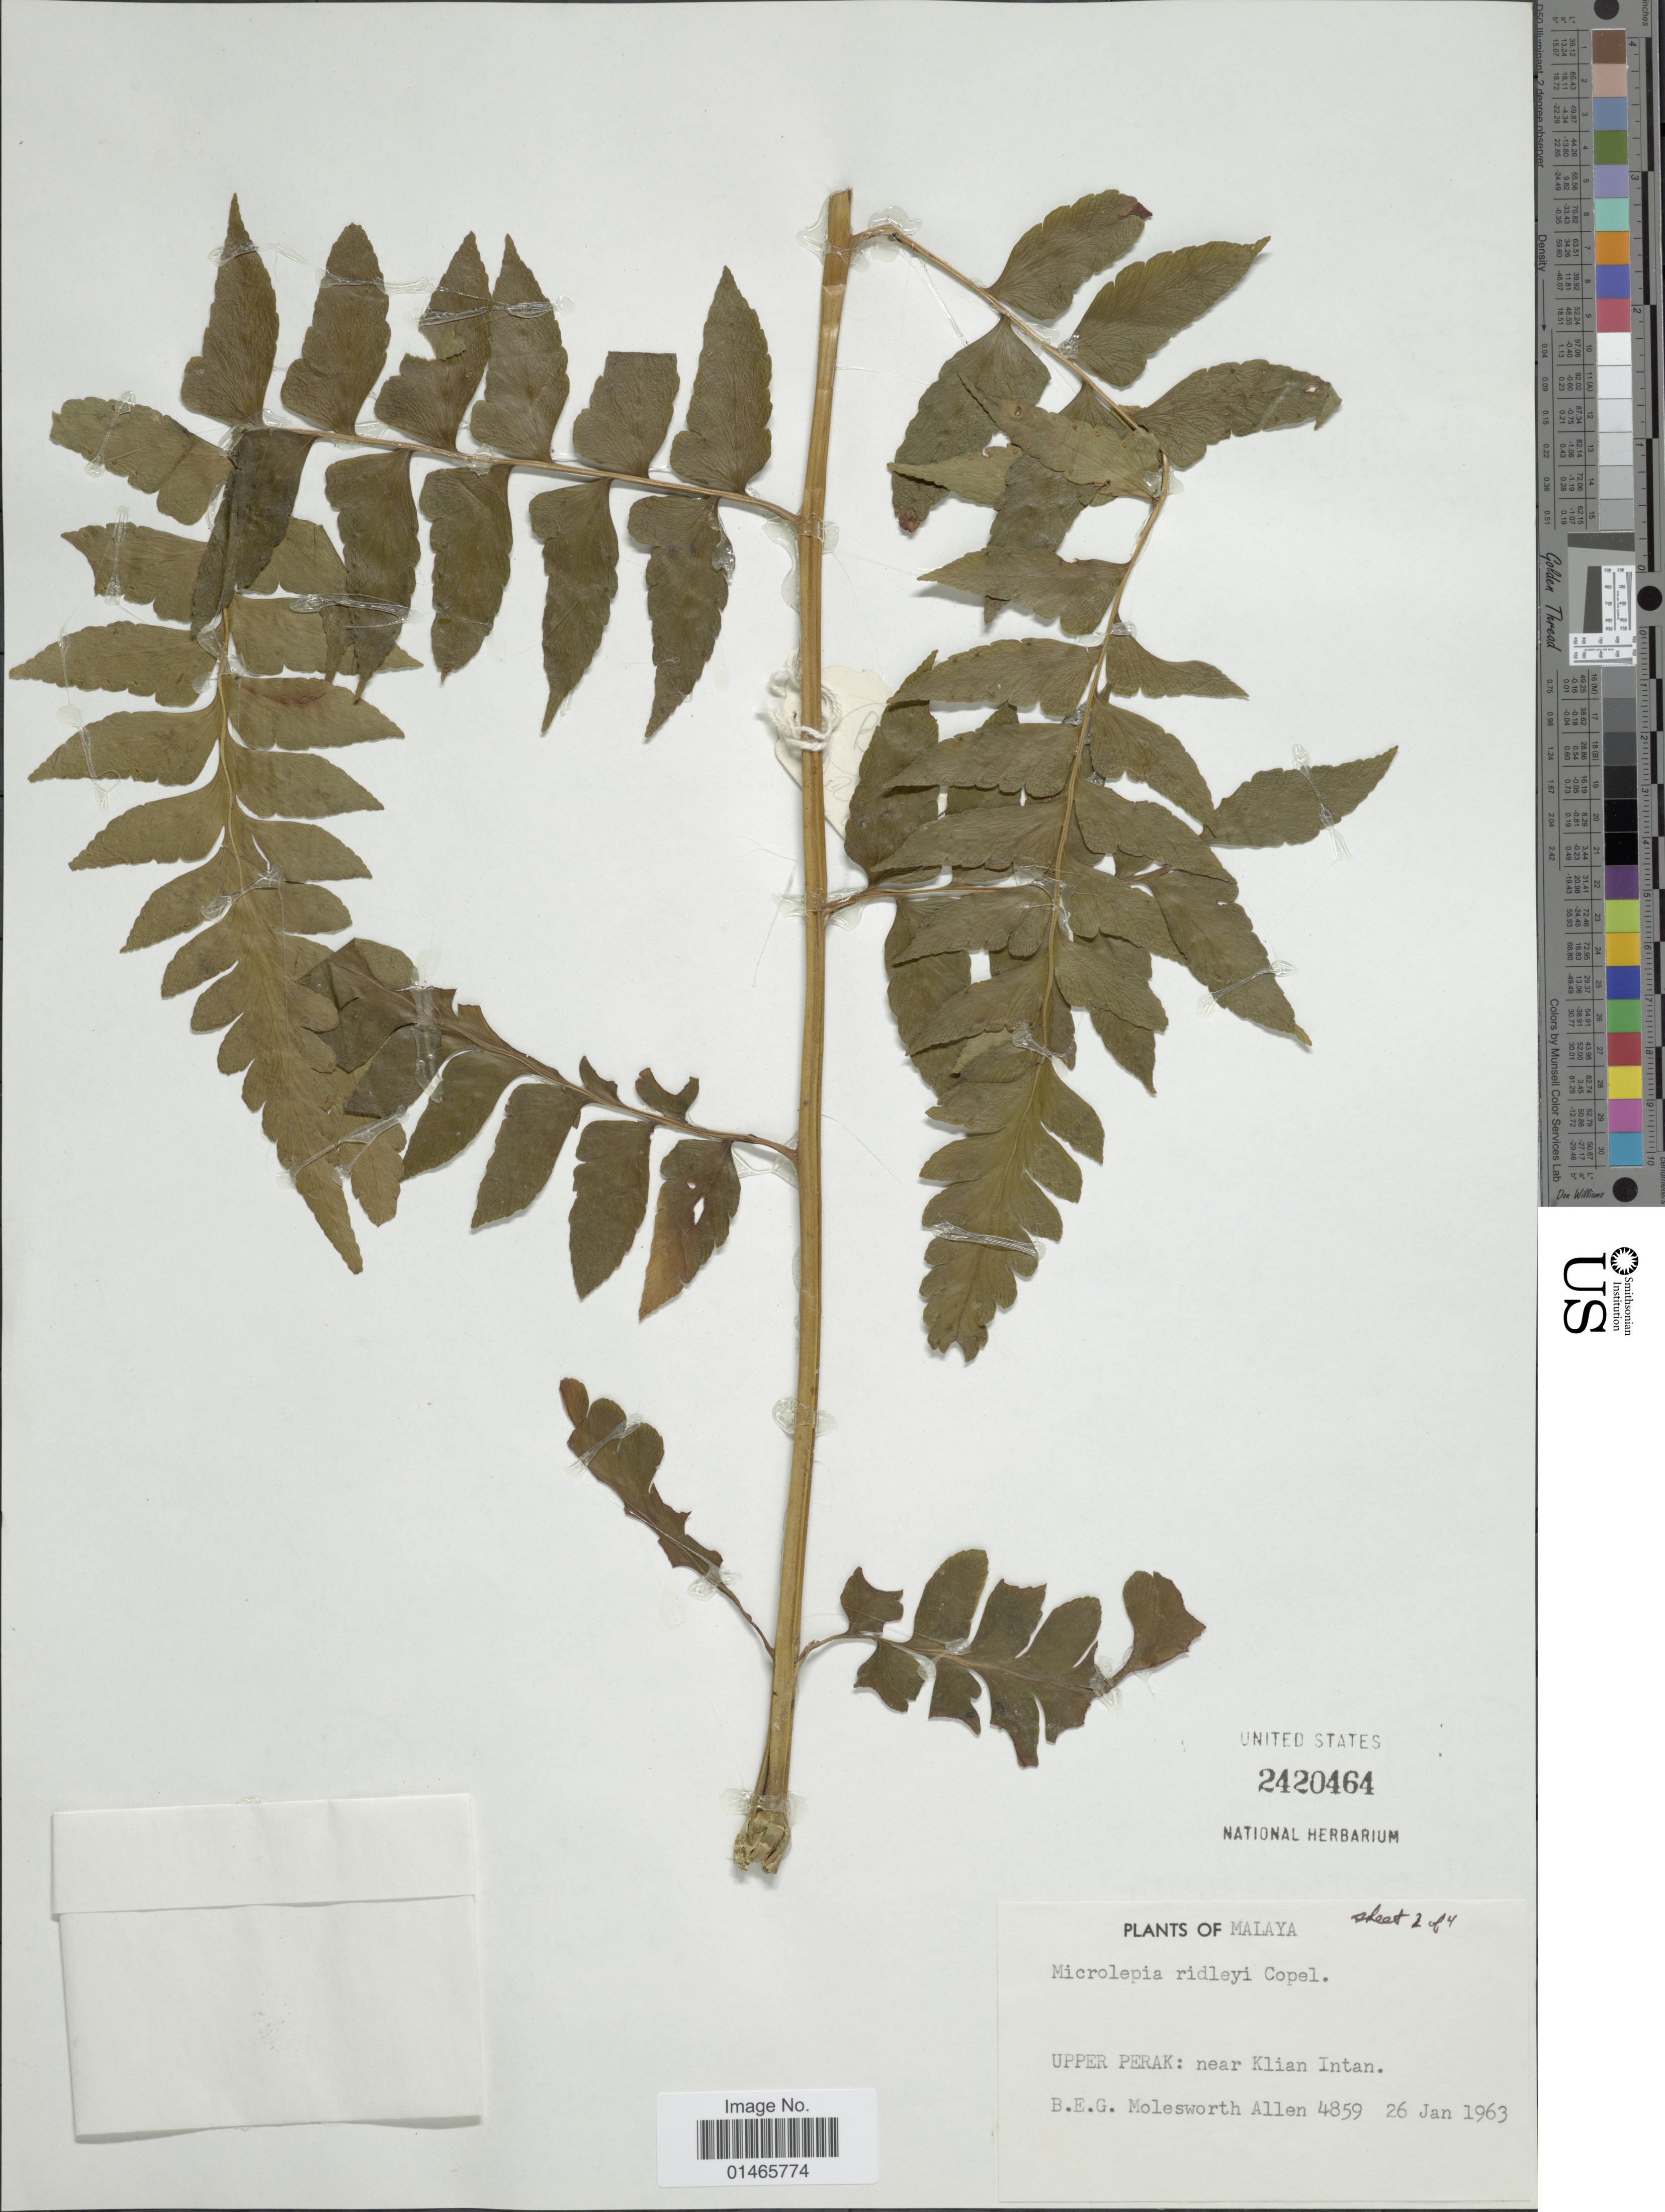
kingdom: Plantae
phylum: Tracheophyta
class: Polypodiopsida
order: Polypodiales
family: Dennstaedtiaceae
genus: Microlepia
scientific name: Microlepia ridleyi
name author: Copel.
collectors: B. E. G. Molesworth-Allen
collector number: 4859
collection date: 1963-01-26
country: Malaysia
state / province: Perak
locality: Upper perak: near Klian Intan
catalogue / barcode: US 2420464